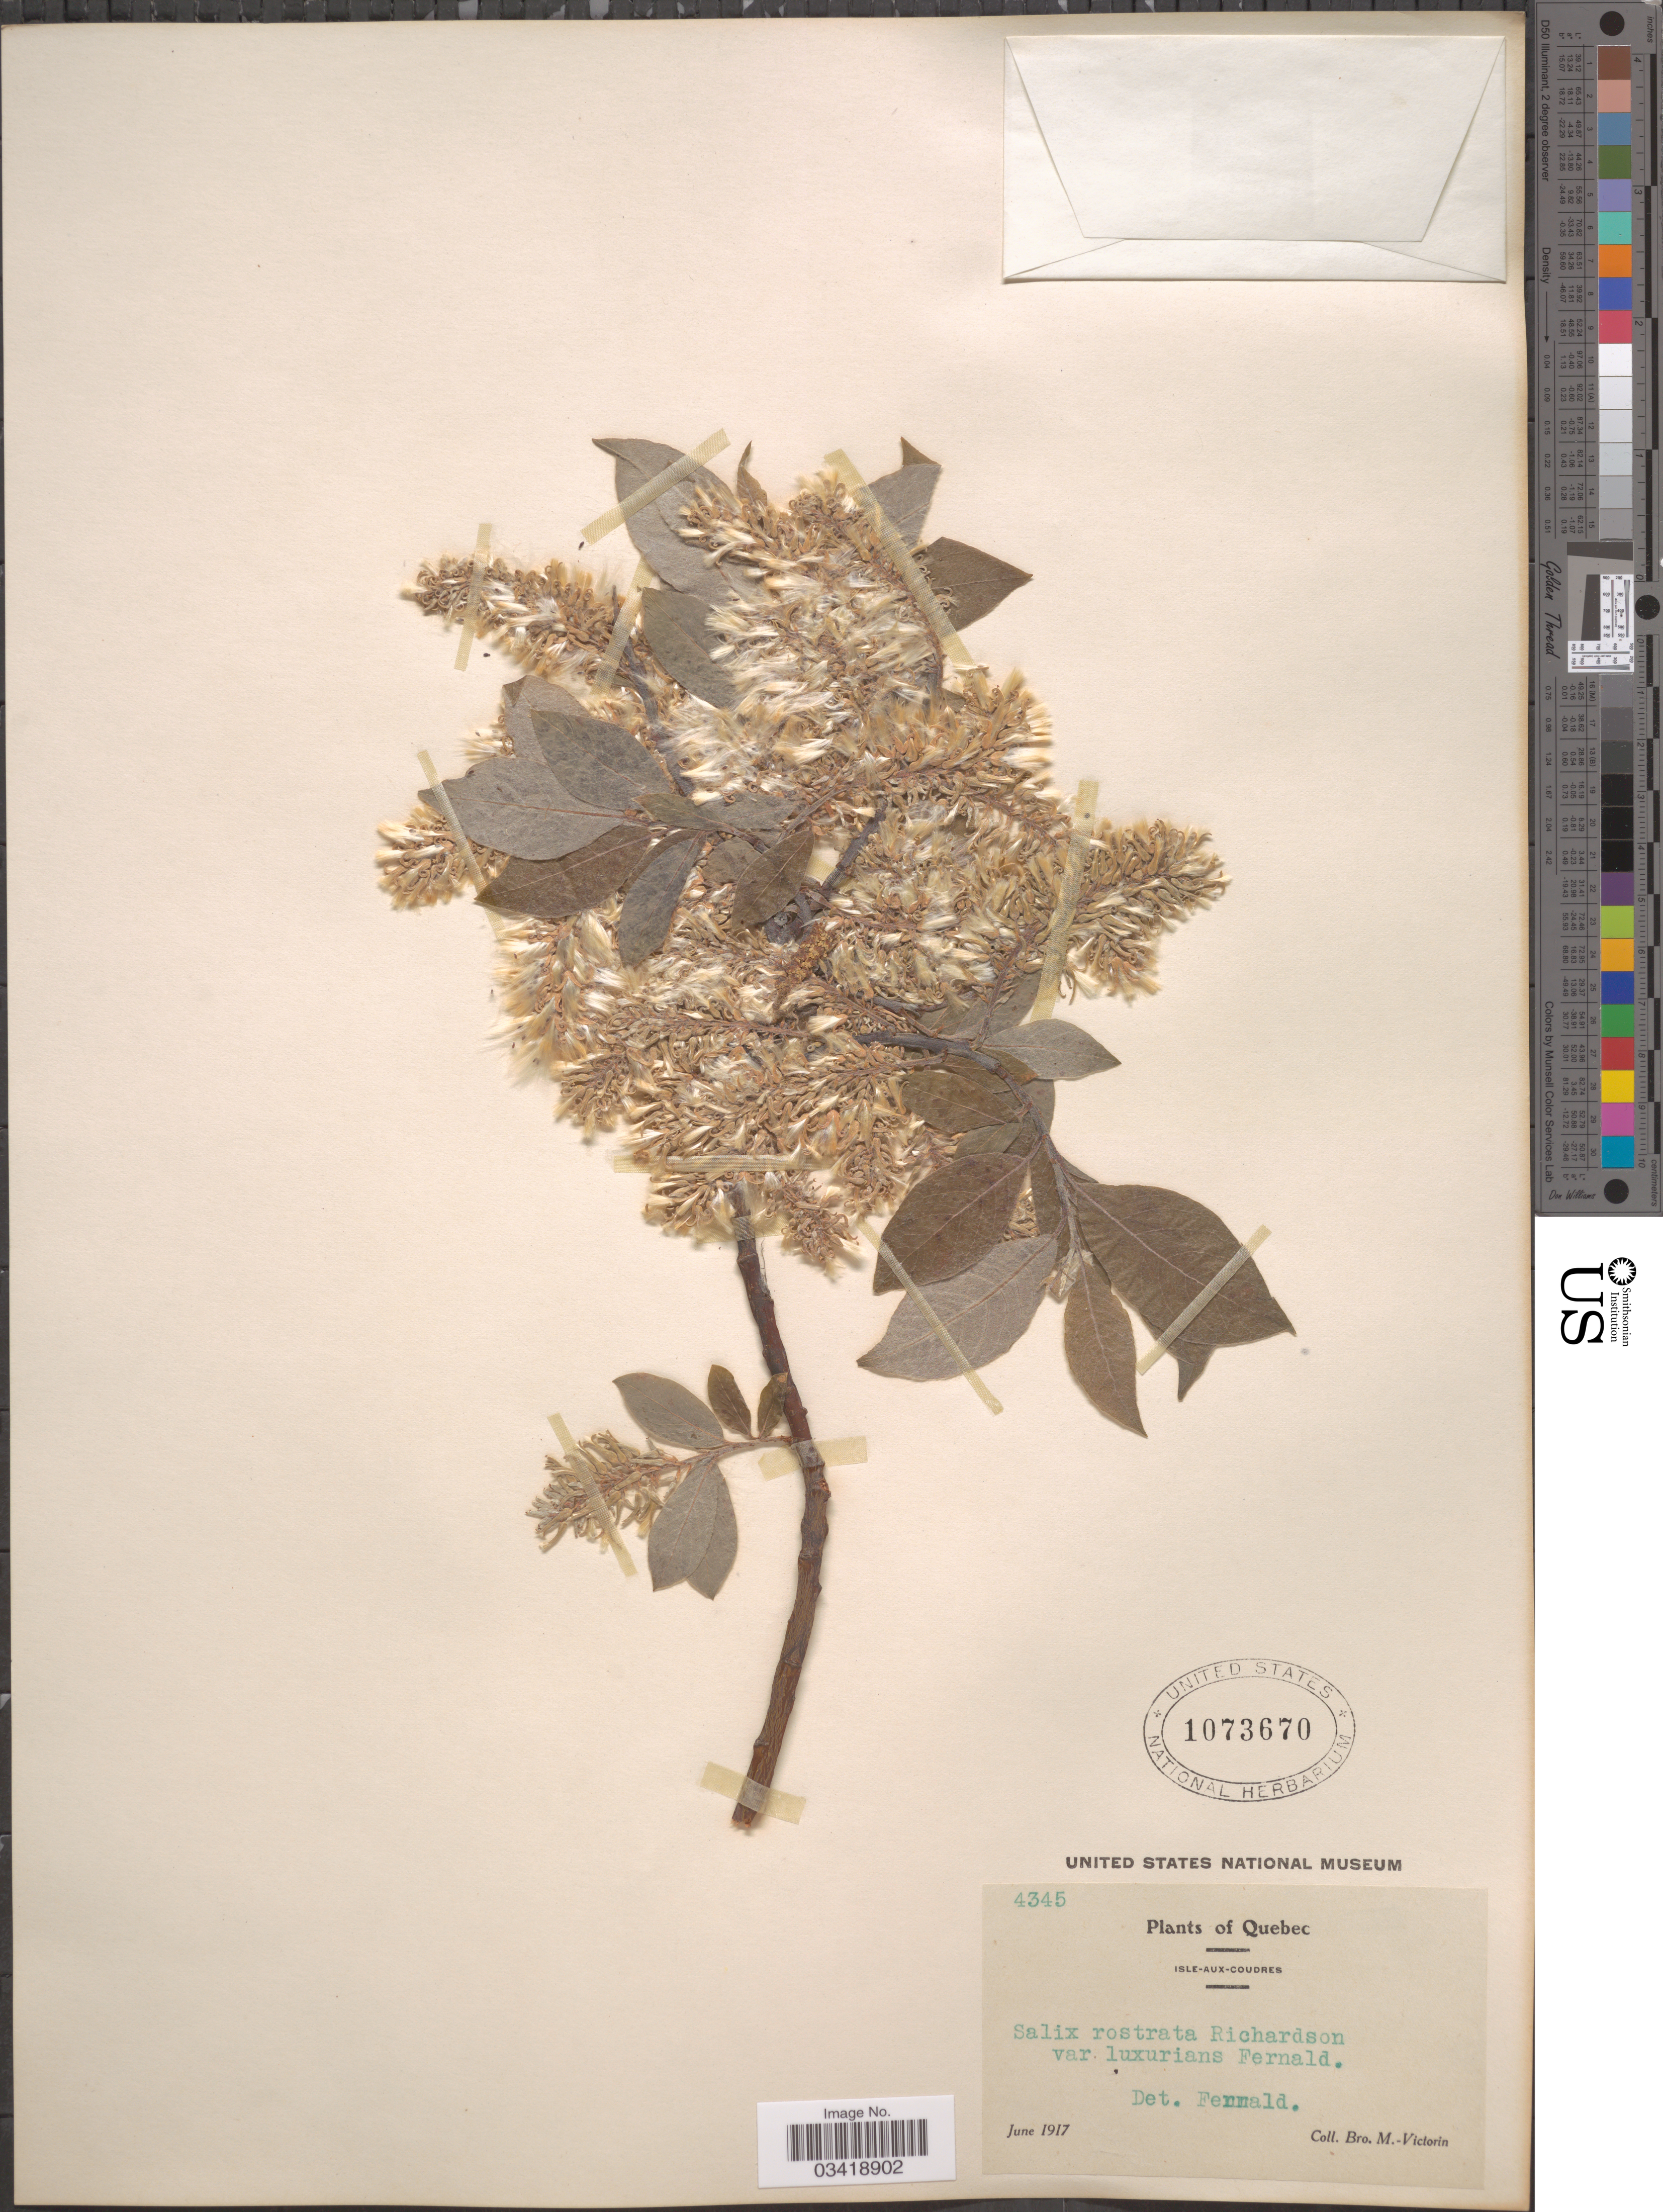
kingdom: Plantae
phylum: Tracheophyta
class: Magnoliopsida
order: Malpighiales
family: Salicaceae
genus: Salix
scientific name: Salix bebbiana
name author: Sarg.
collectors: Fr. Marie-Victorin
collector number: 4345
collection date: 1917-06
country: Canada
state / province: Quebec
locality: Isle-Aux-Coudres.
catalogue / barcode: US 1073670